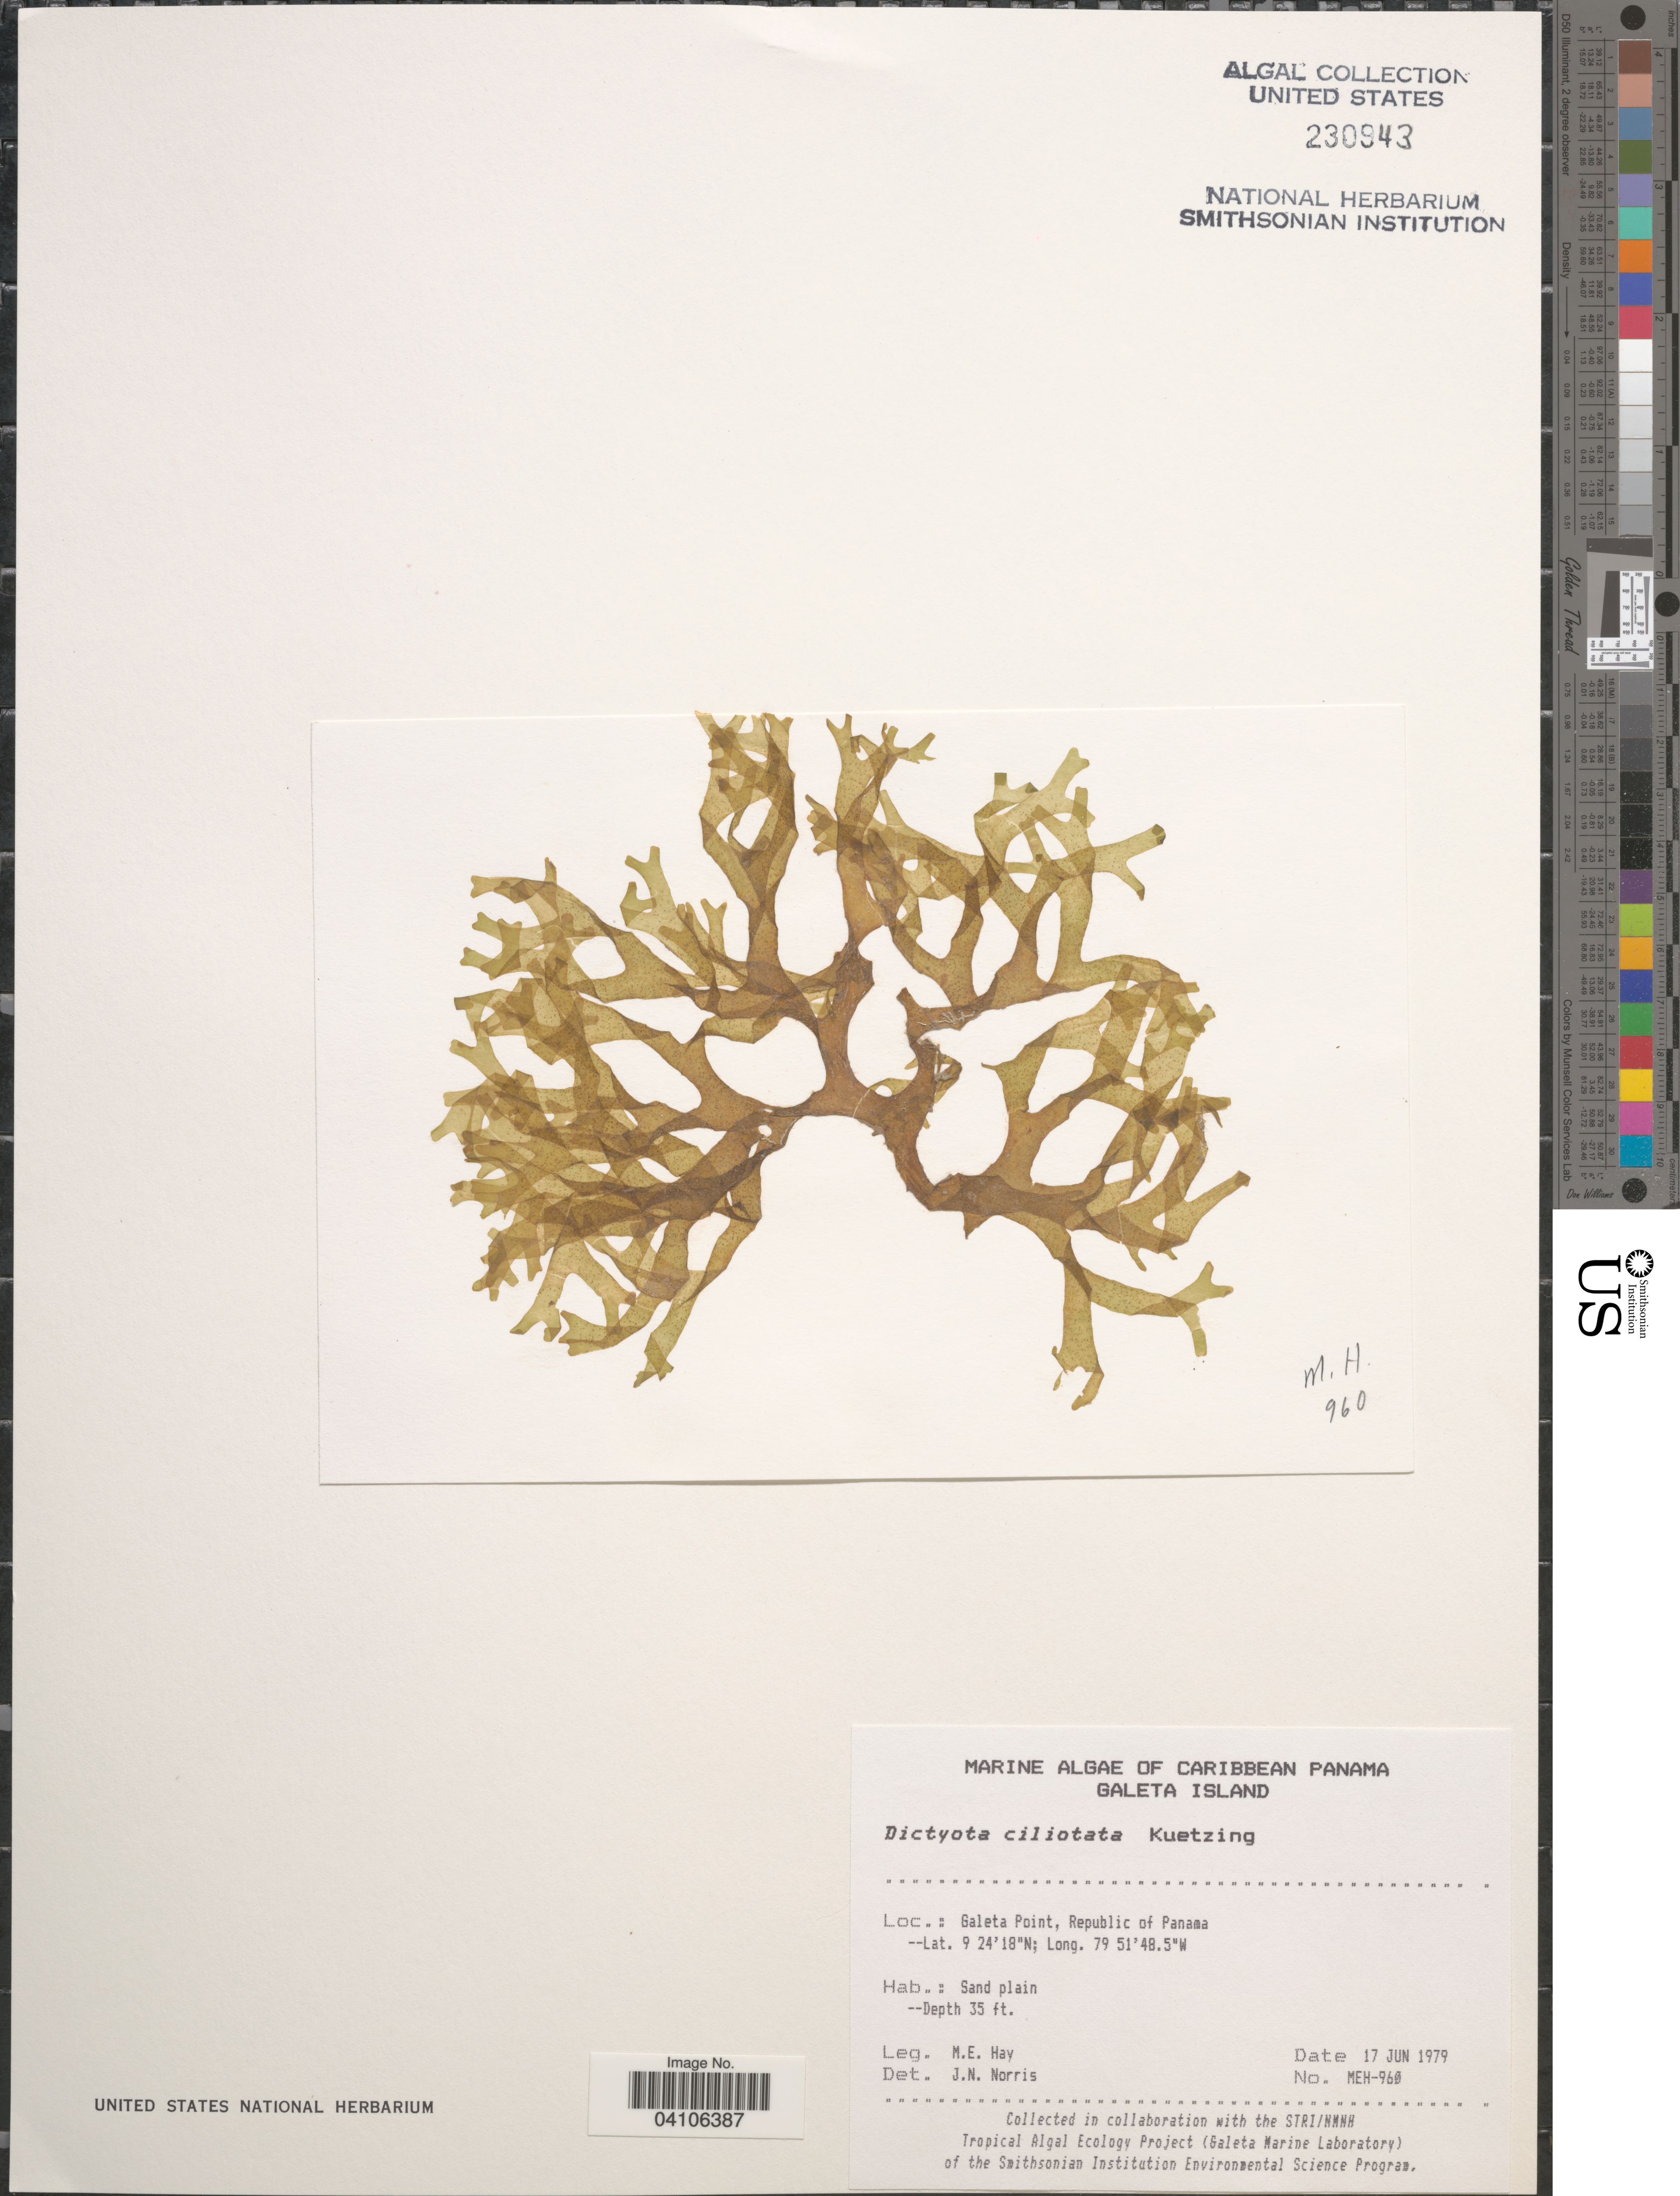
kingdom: Chromista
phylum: Ochrophyta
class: Phaeophyceae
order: Dictyotales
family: Dictyotaceae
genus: Dictyota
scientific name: Dictyota ciliolata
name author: Sond. ex Kütz.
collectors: M. E. Hay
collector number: MEH-960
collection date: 1979-06-17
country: Panama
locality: Caribbean Panama. Galeta Island. Galeta Point, Republic of Panama.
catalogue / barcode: US 230943